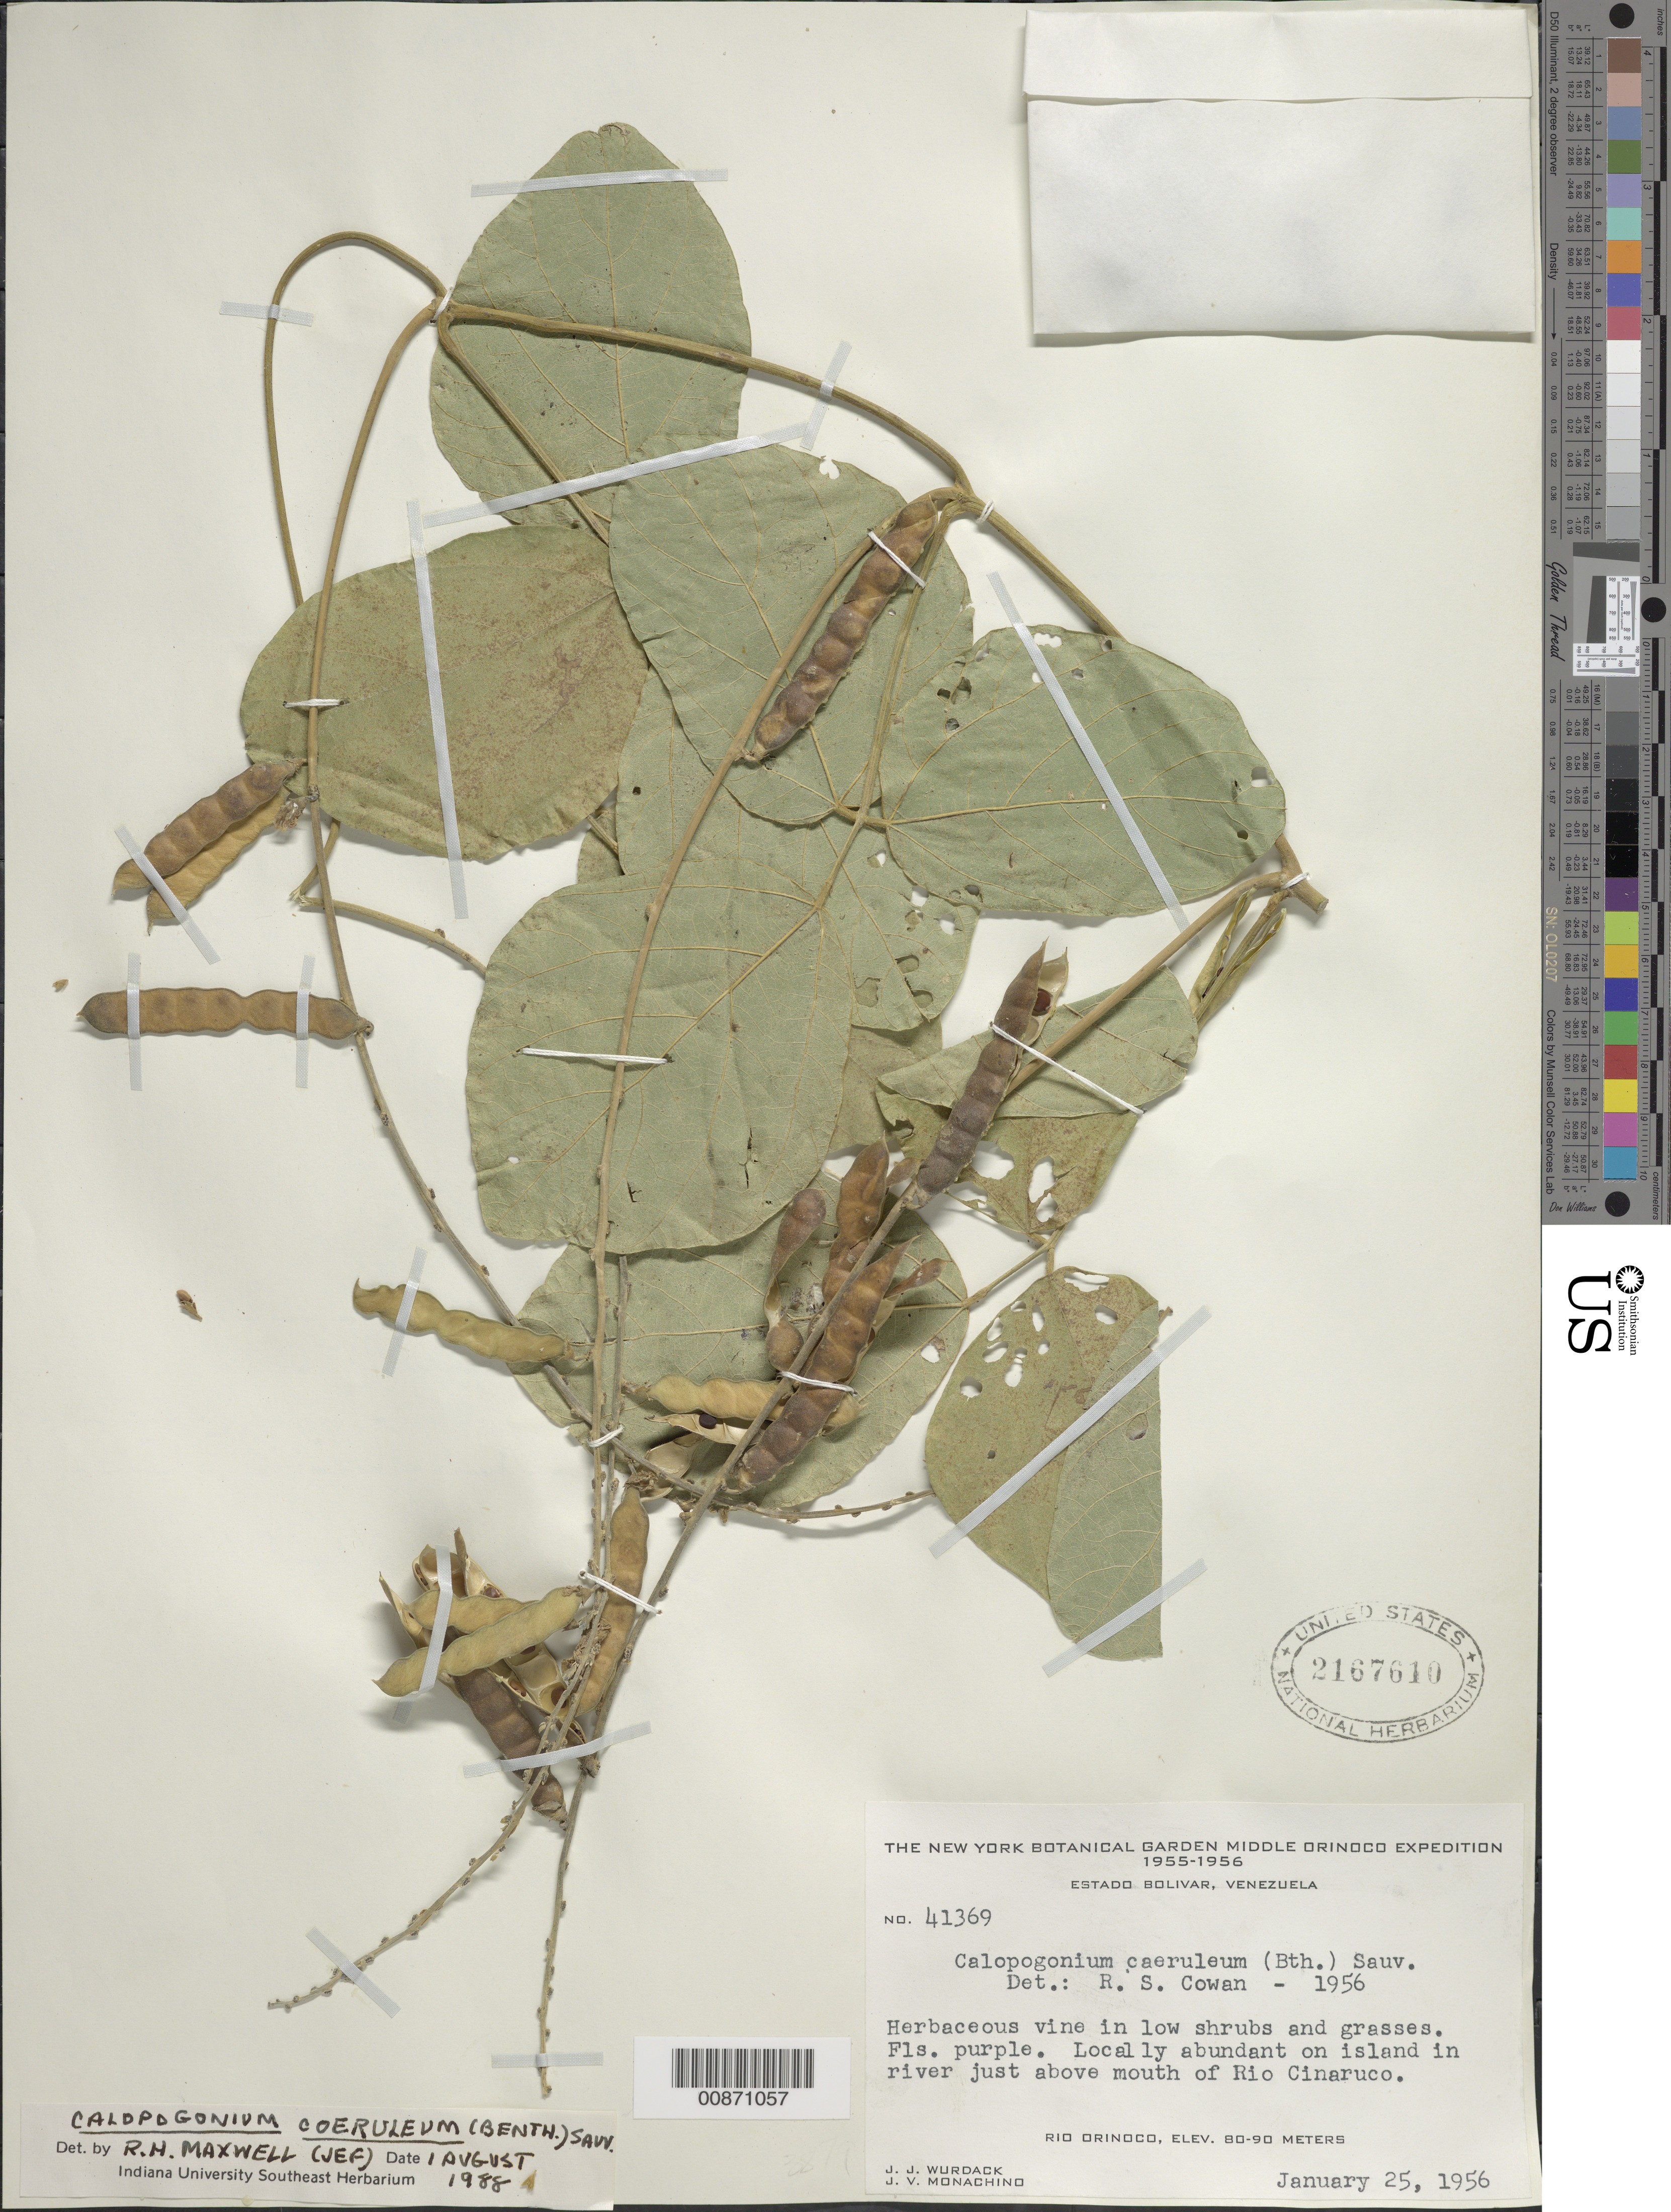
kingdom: Plantae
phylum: Tracheophyta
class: Magnoliopsida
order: Fabales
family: Fabaceae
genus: Calopogonium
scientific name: Calopogonium caeruleum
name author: (Benth.) C. Wright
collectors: J. J. Wurdack & J. V. Monachino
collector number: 41369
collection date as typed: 25-Jan-56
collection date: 1956-01-25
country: Venezuela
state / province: Bolívar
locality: Rio Cinaruco, island just above mouth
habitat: Island in river; in low shrubs and grasses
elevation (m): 80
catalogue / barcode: US 2167610